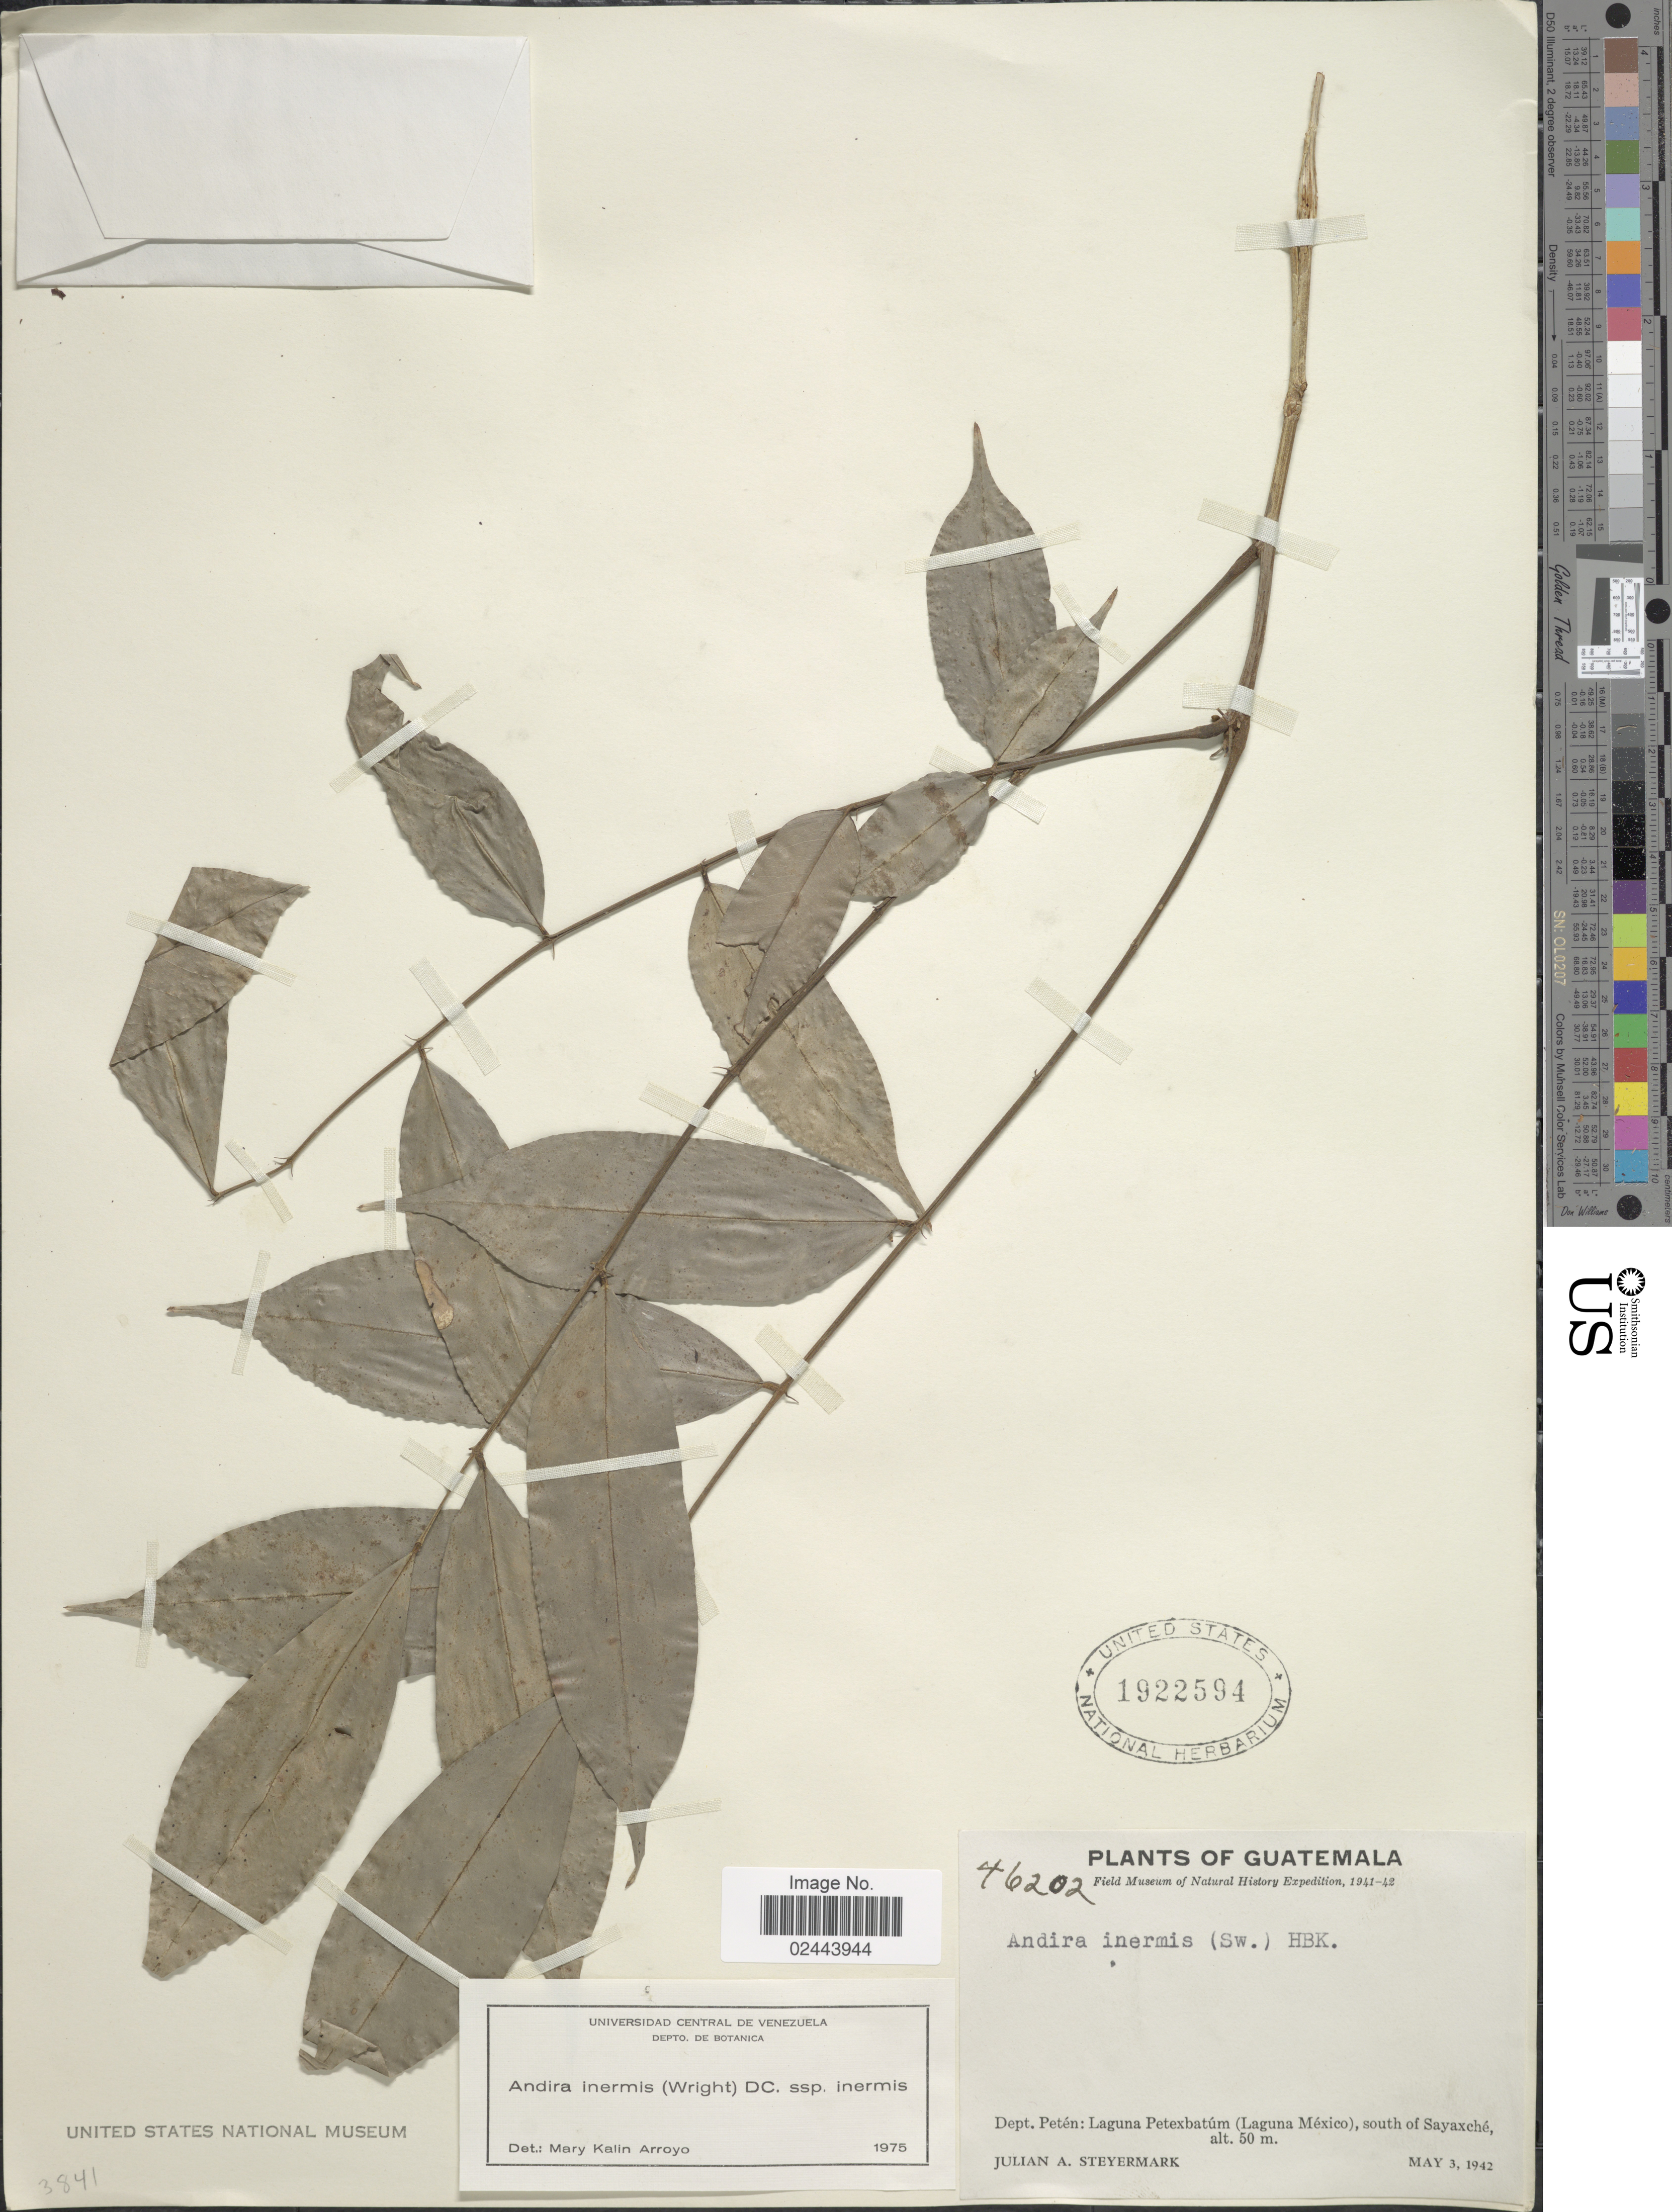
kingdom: Plantae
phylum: Tracheophyta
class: Magnoliopsida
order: Fabales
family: Fabaceae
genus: Andira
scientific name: Andira inermis subsp. inermis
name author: (W. Wright) Kunth ex DC.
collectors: J. Steyermark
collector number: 46202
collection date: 1942-05-03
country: Guatemala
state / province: El Petén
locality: Dept. Petén: Laguna Petexbatúm (Laguna México), south of Sayaxché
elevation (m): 50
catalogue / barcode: US 1922594